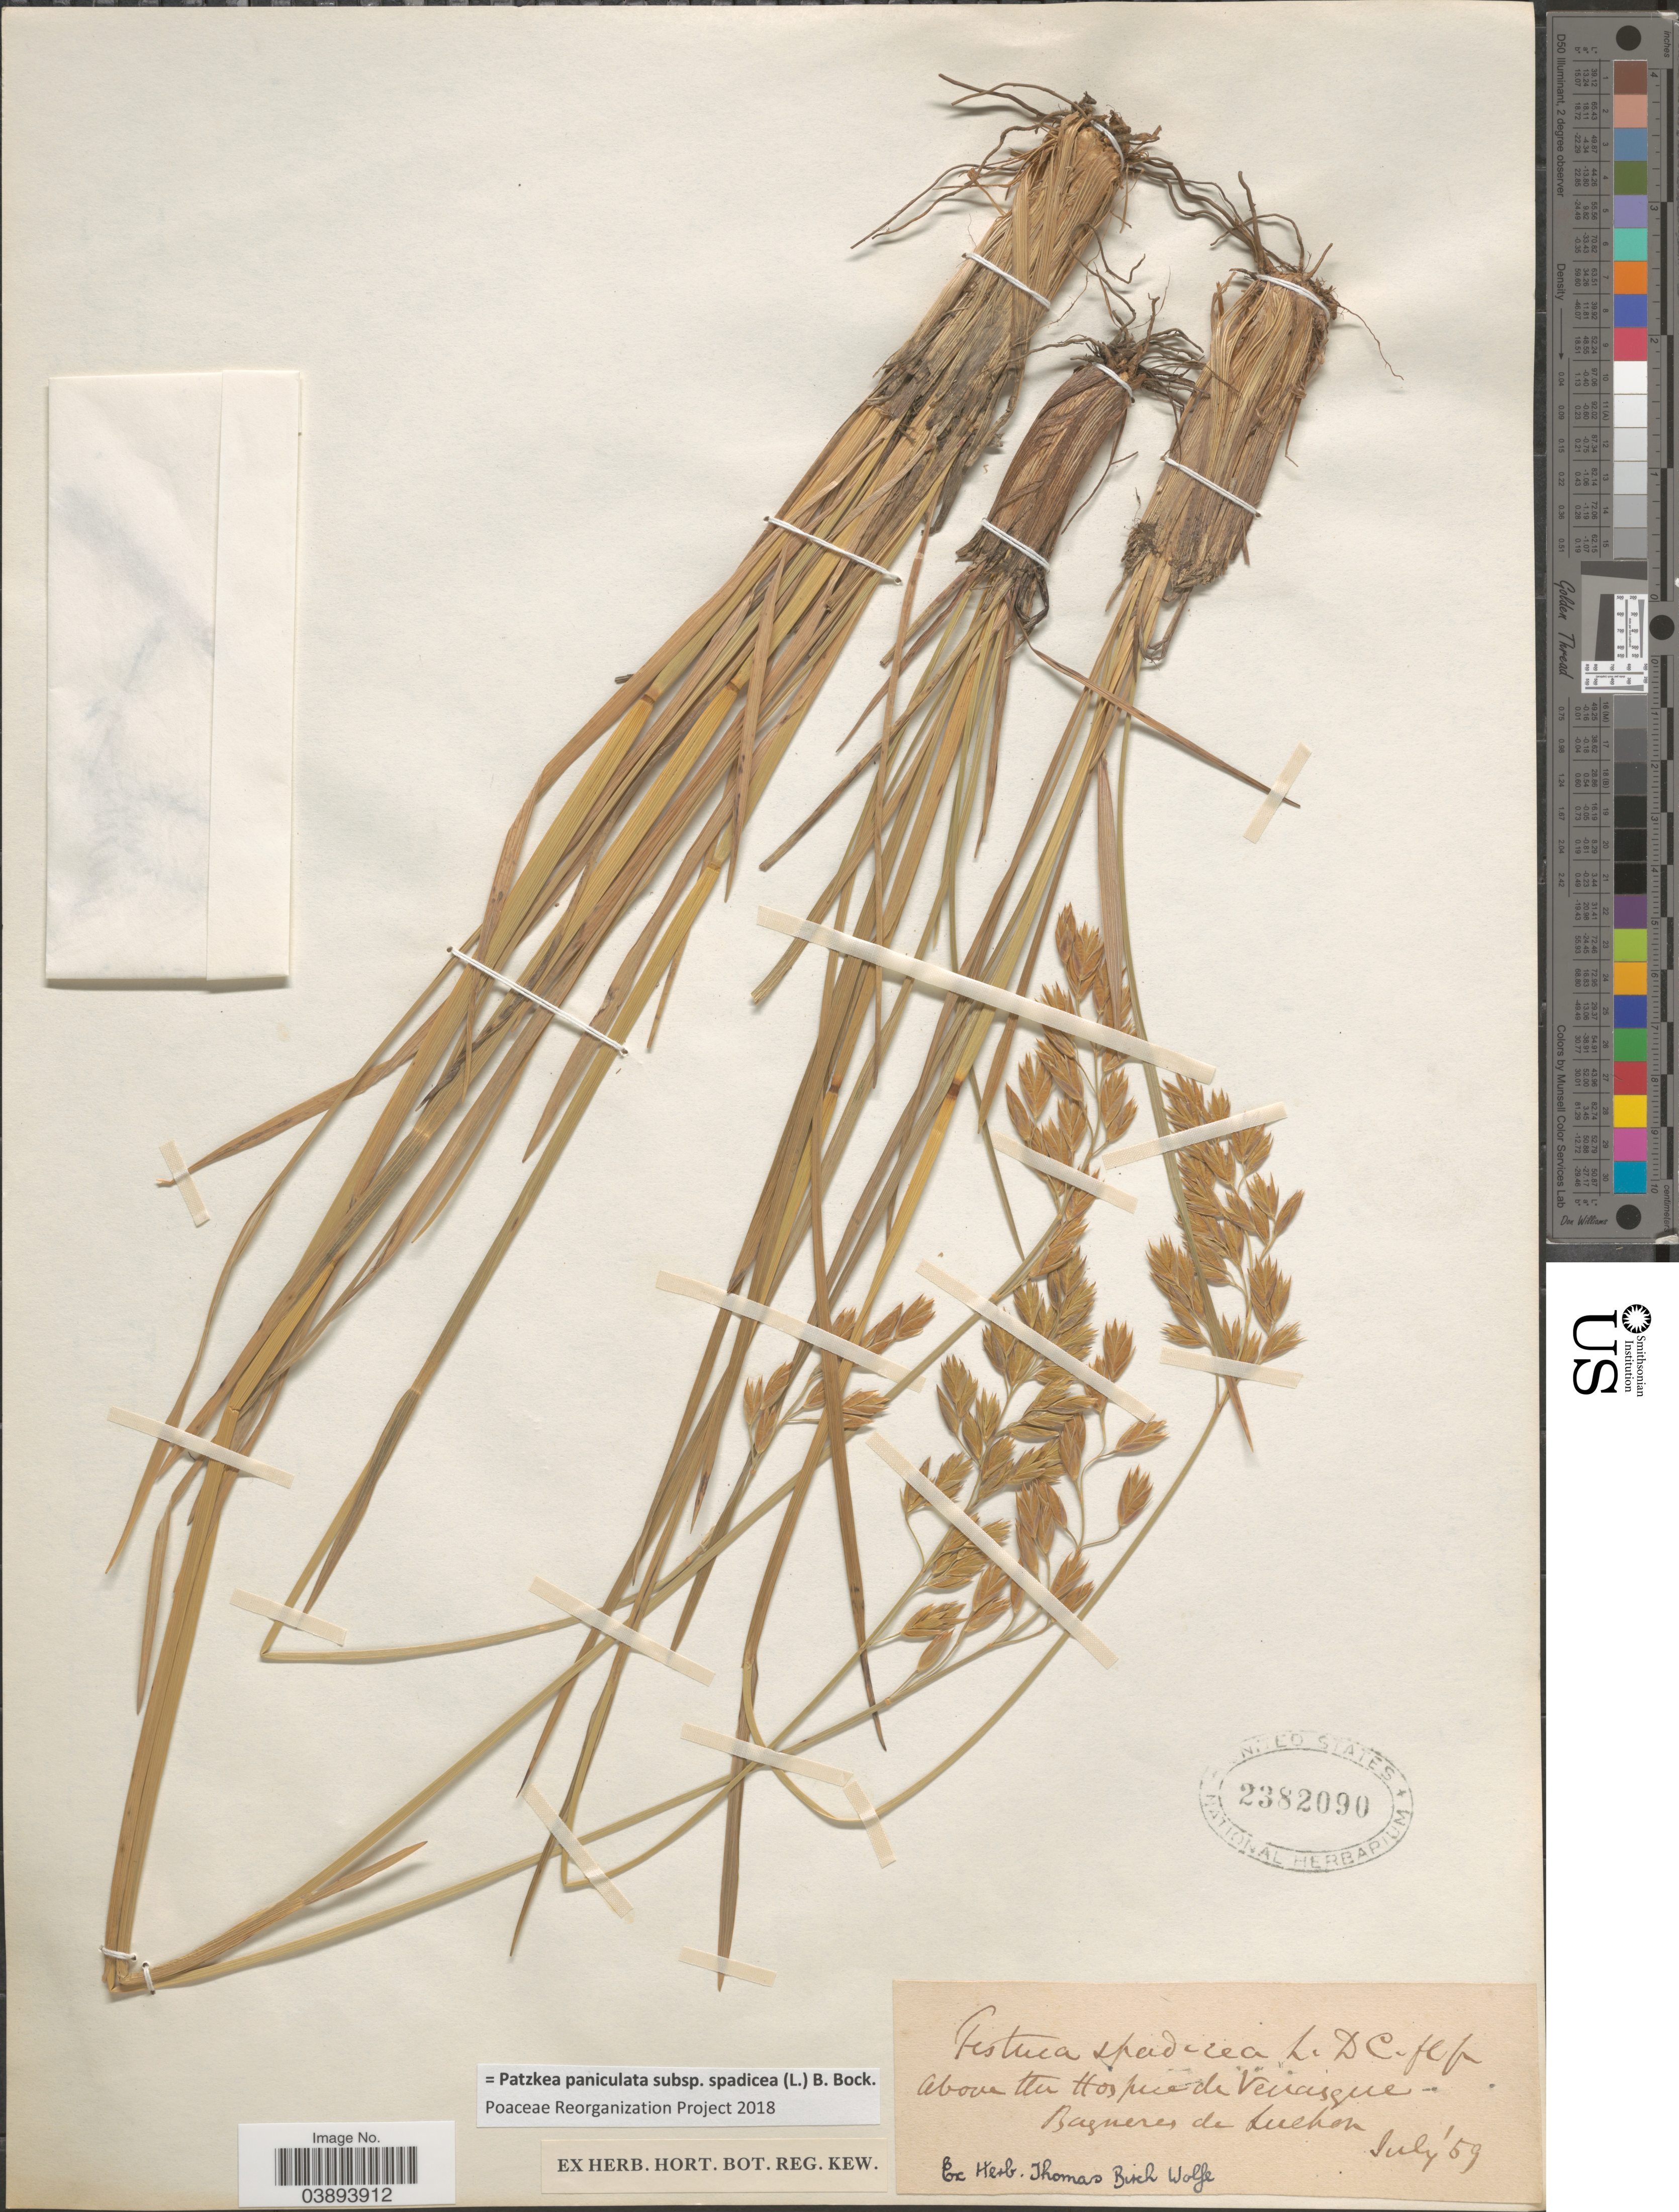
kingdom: Plantae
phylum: Tracheophyta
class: Liliopsida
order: Poales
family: Poaceae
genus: Patzkea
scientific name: Patzkea paniculata subsp. spadicea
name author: (L.) G. H. Loos & B. Bock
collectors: Ex herb. Thomas Birch Wolfe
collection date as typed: Transcribed d/m/y: /7/59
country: France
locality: Above the Hospice de Venasque. Bagneres de Luchon.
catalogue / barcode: US 2382090